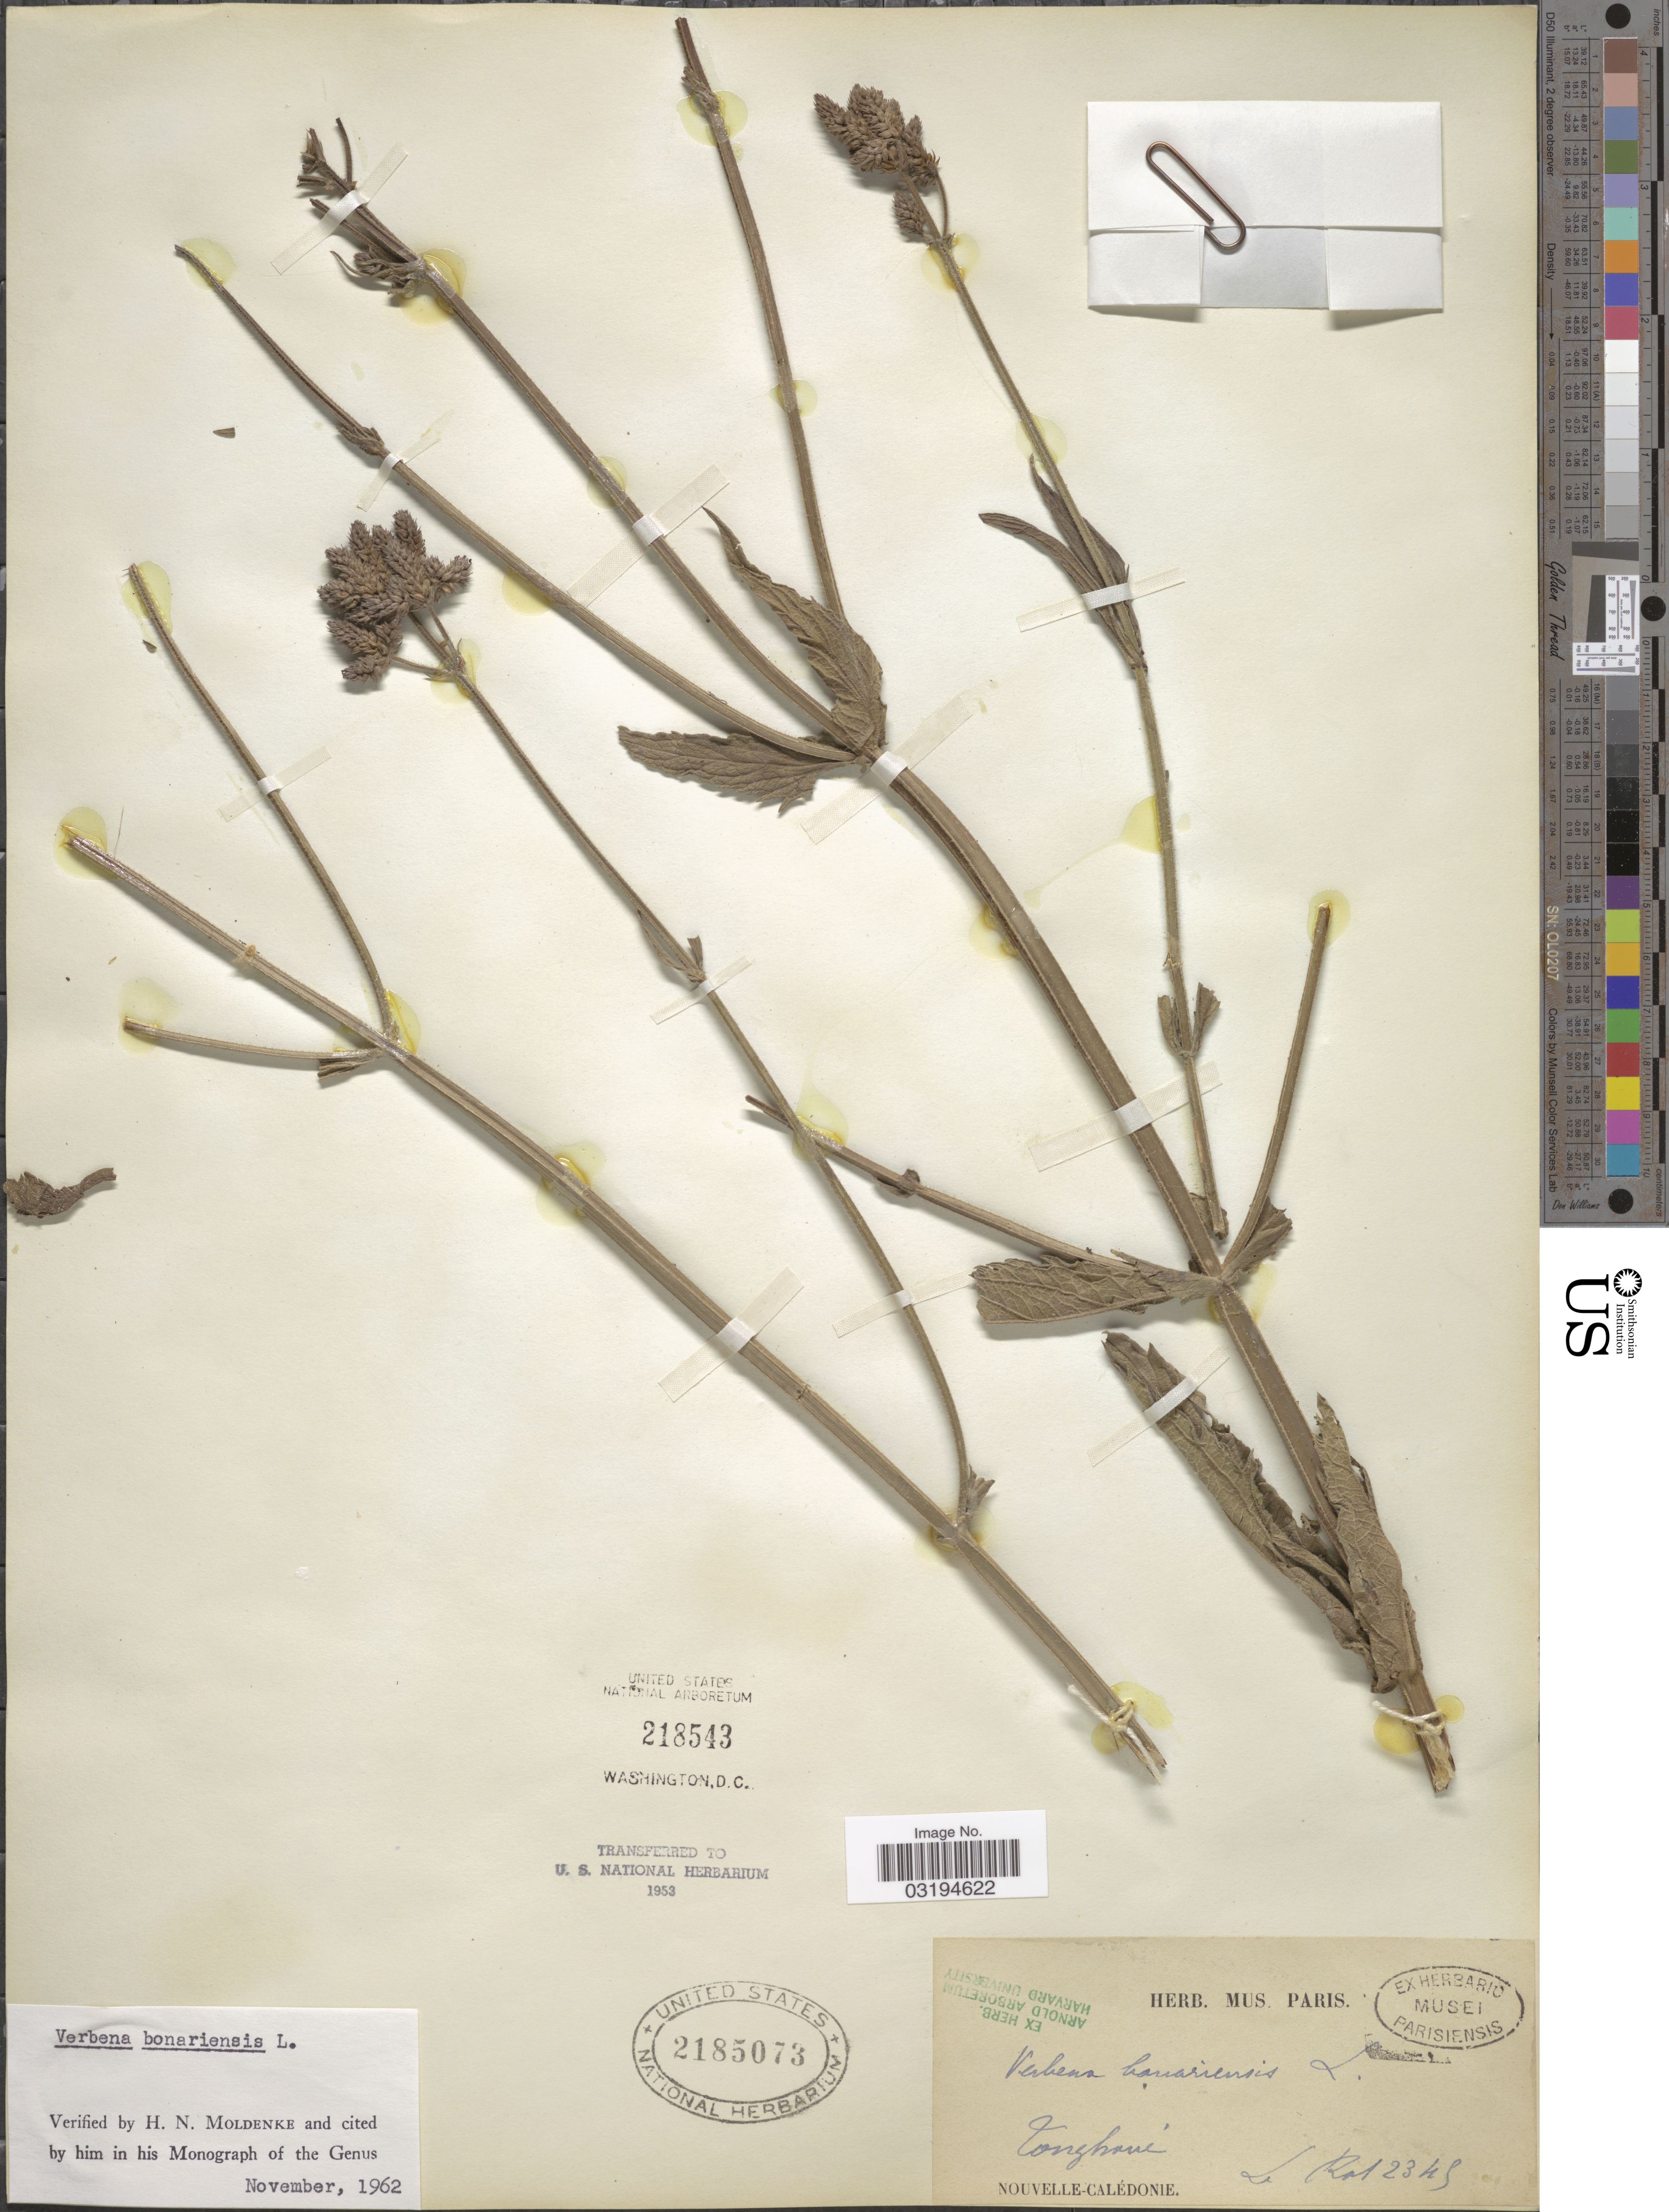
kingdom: Plantae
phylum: Tracheophyta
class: Magnoliopsida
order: Lamiales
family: Verbenaceae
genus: Verbena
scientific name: Verbena bonariensis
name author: L.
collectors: -. Le Rat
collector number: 2345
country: New Caledonia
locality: Tonghoué. Novelle-Calédonie.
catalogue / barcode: US 2185073